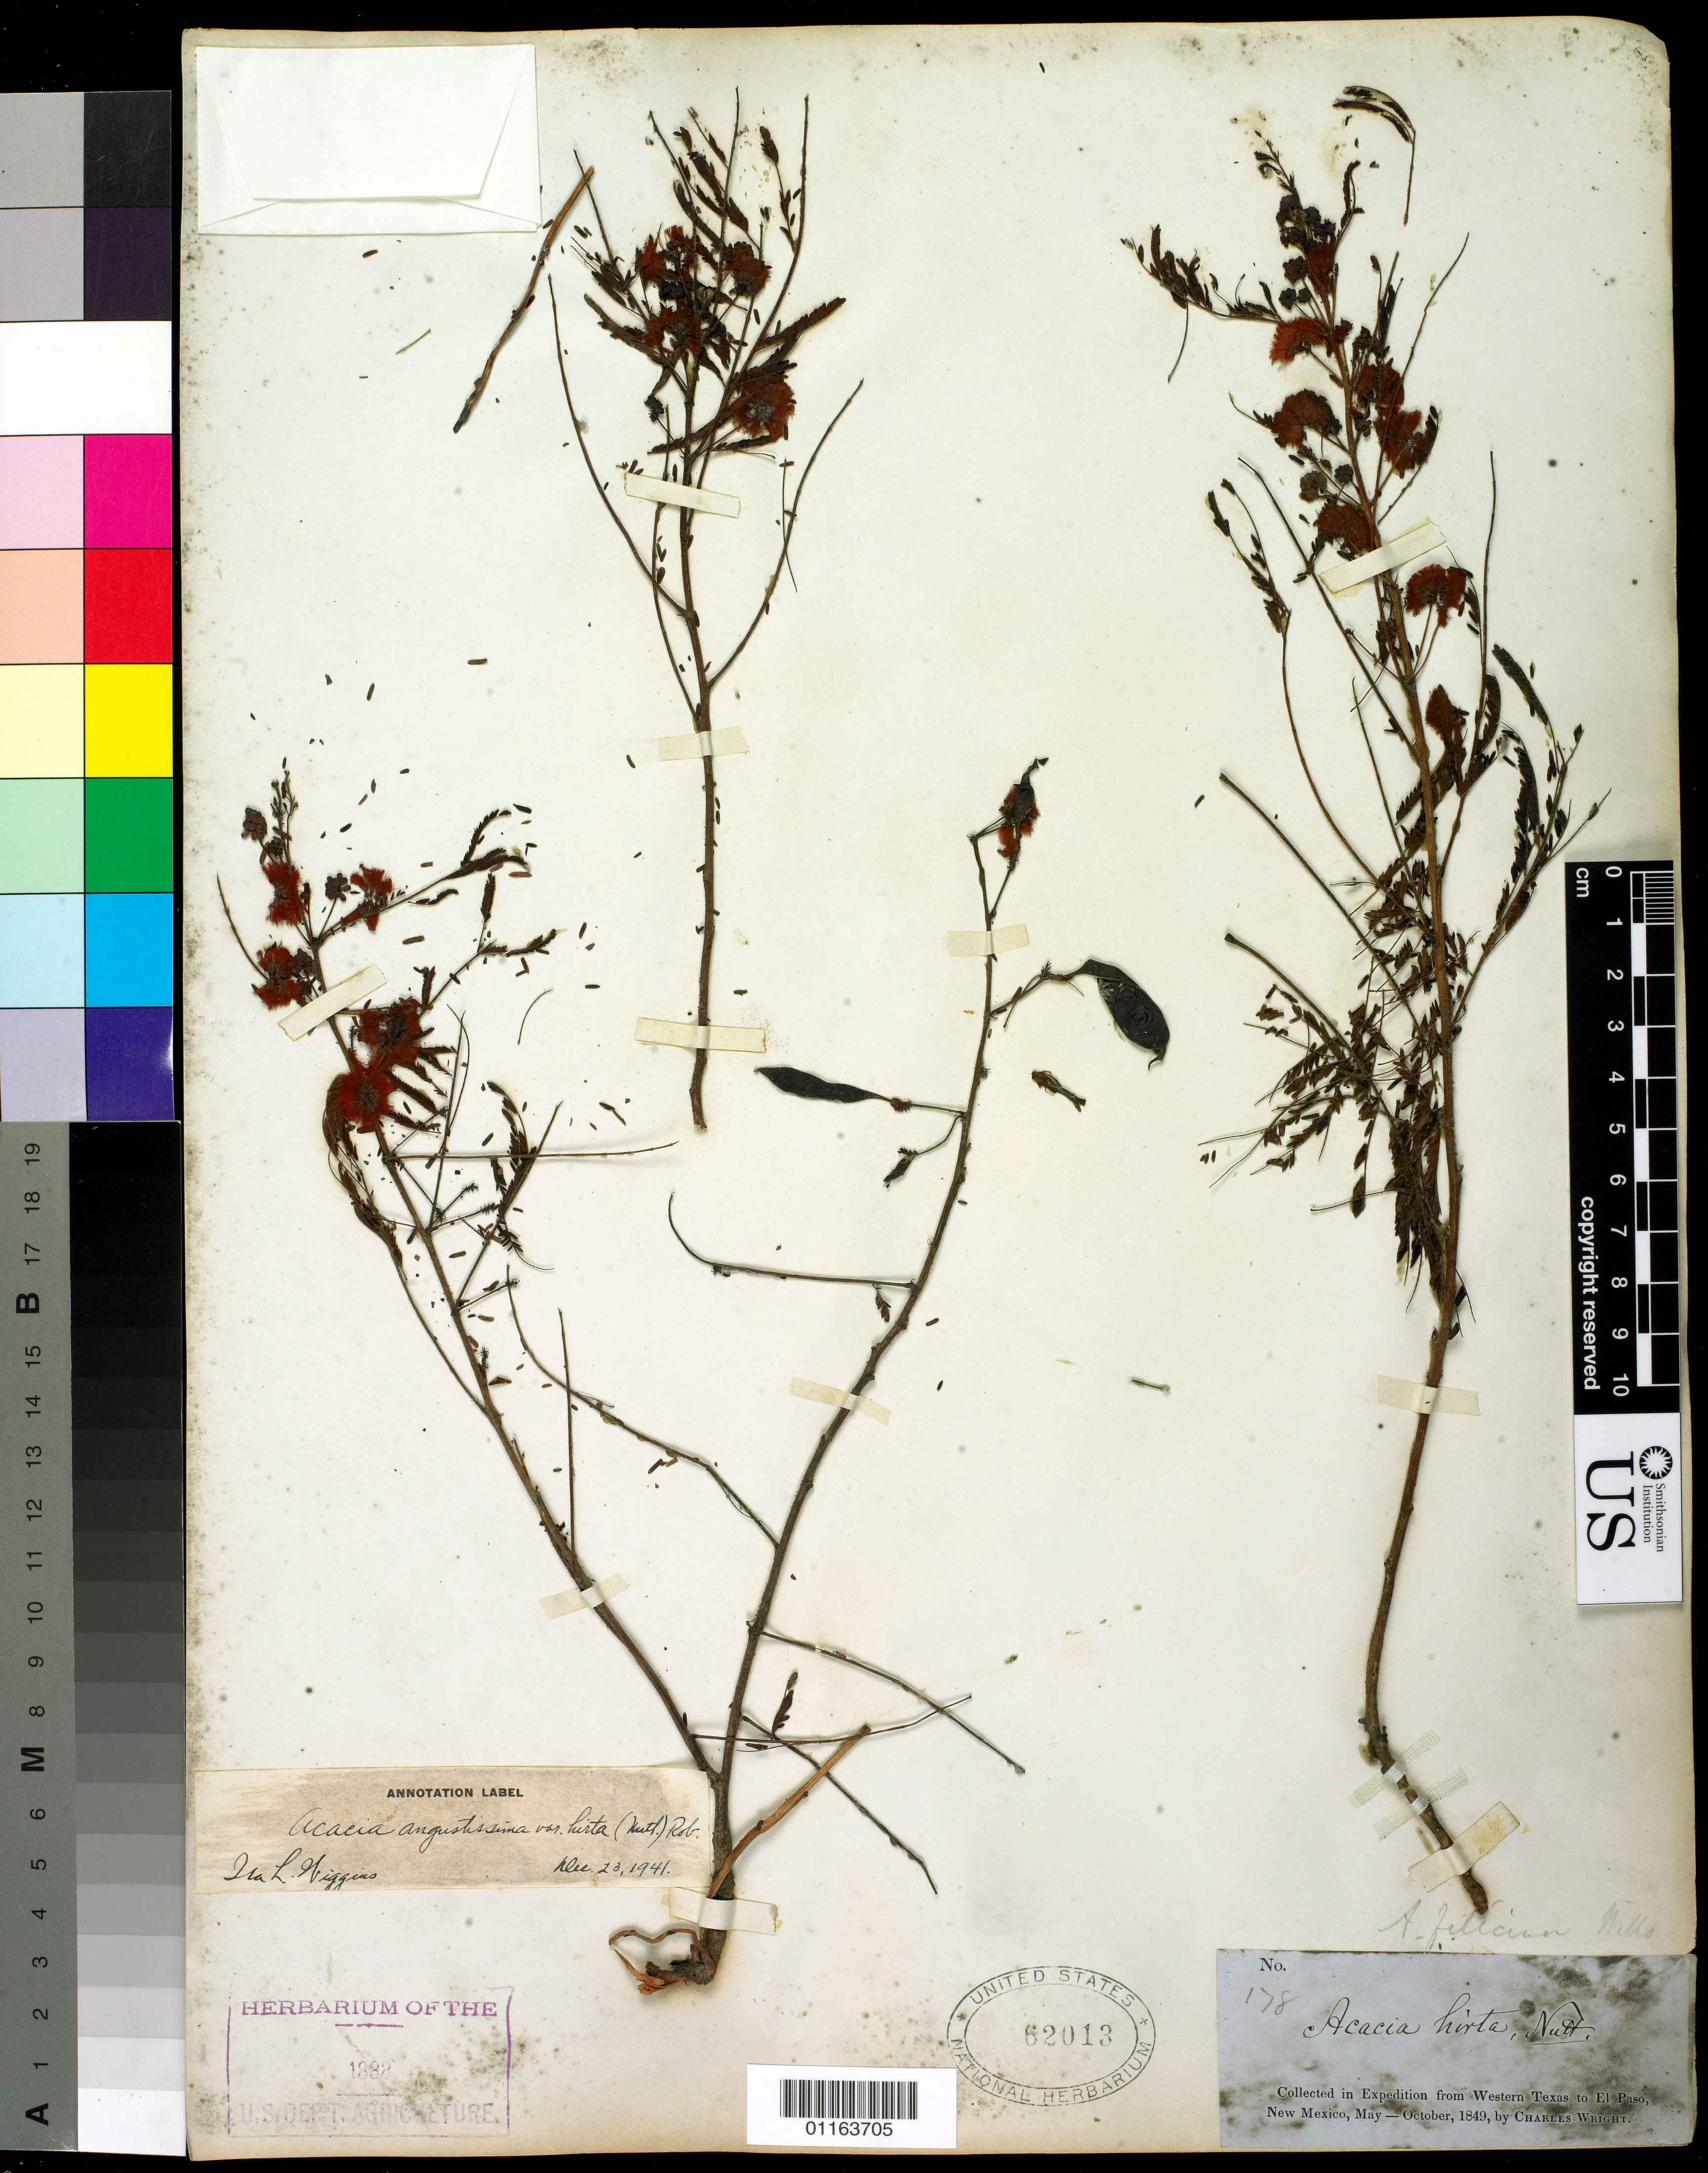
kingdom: Plantae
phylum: Tracheophyta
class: Magnoliopsida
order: Fabales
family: Fabaceae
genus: Acaciella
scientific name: Acaciella angustissima var. angustissima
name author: (Mill.) Britton & Rose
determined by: Strong, M. T., (US), Smithsonian Institution - National Museum of Natural History (UNITED STATES)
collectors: C. Wright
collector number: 178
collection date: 1849-05/1849-10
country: United States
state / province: New Mexico / Texas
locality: Western Texas to El Paso.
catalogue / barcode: US 62013